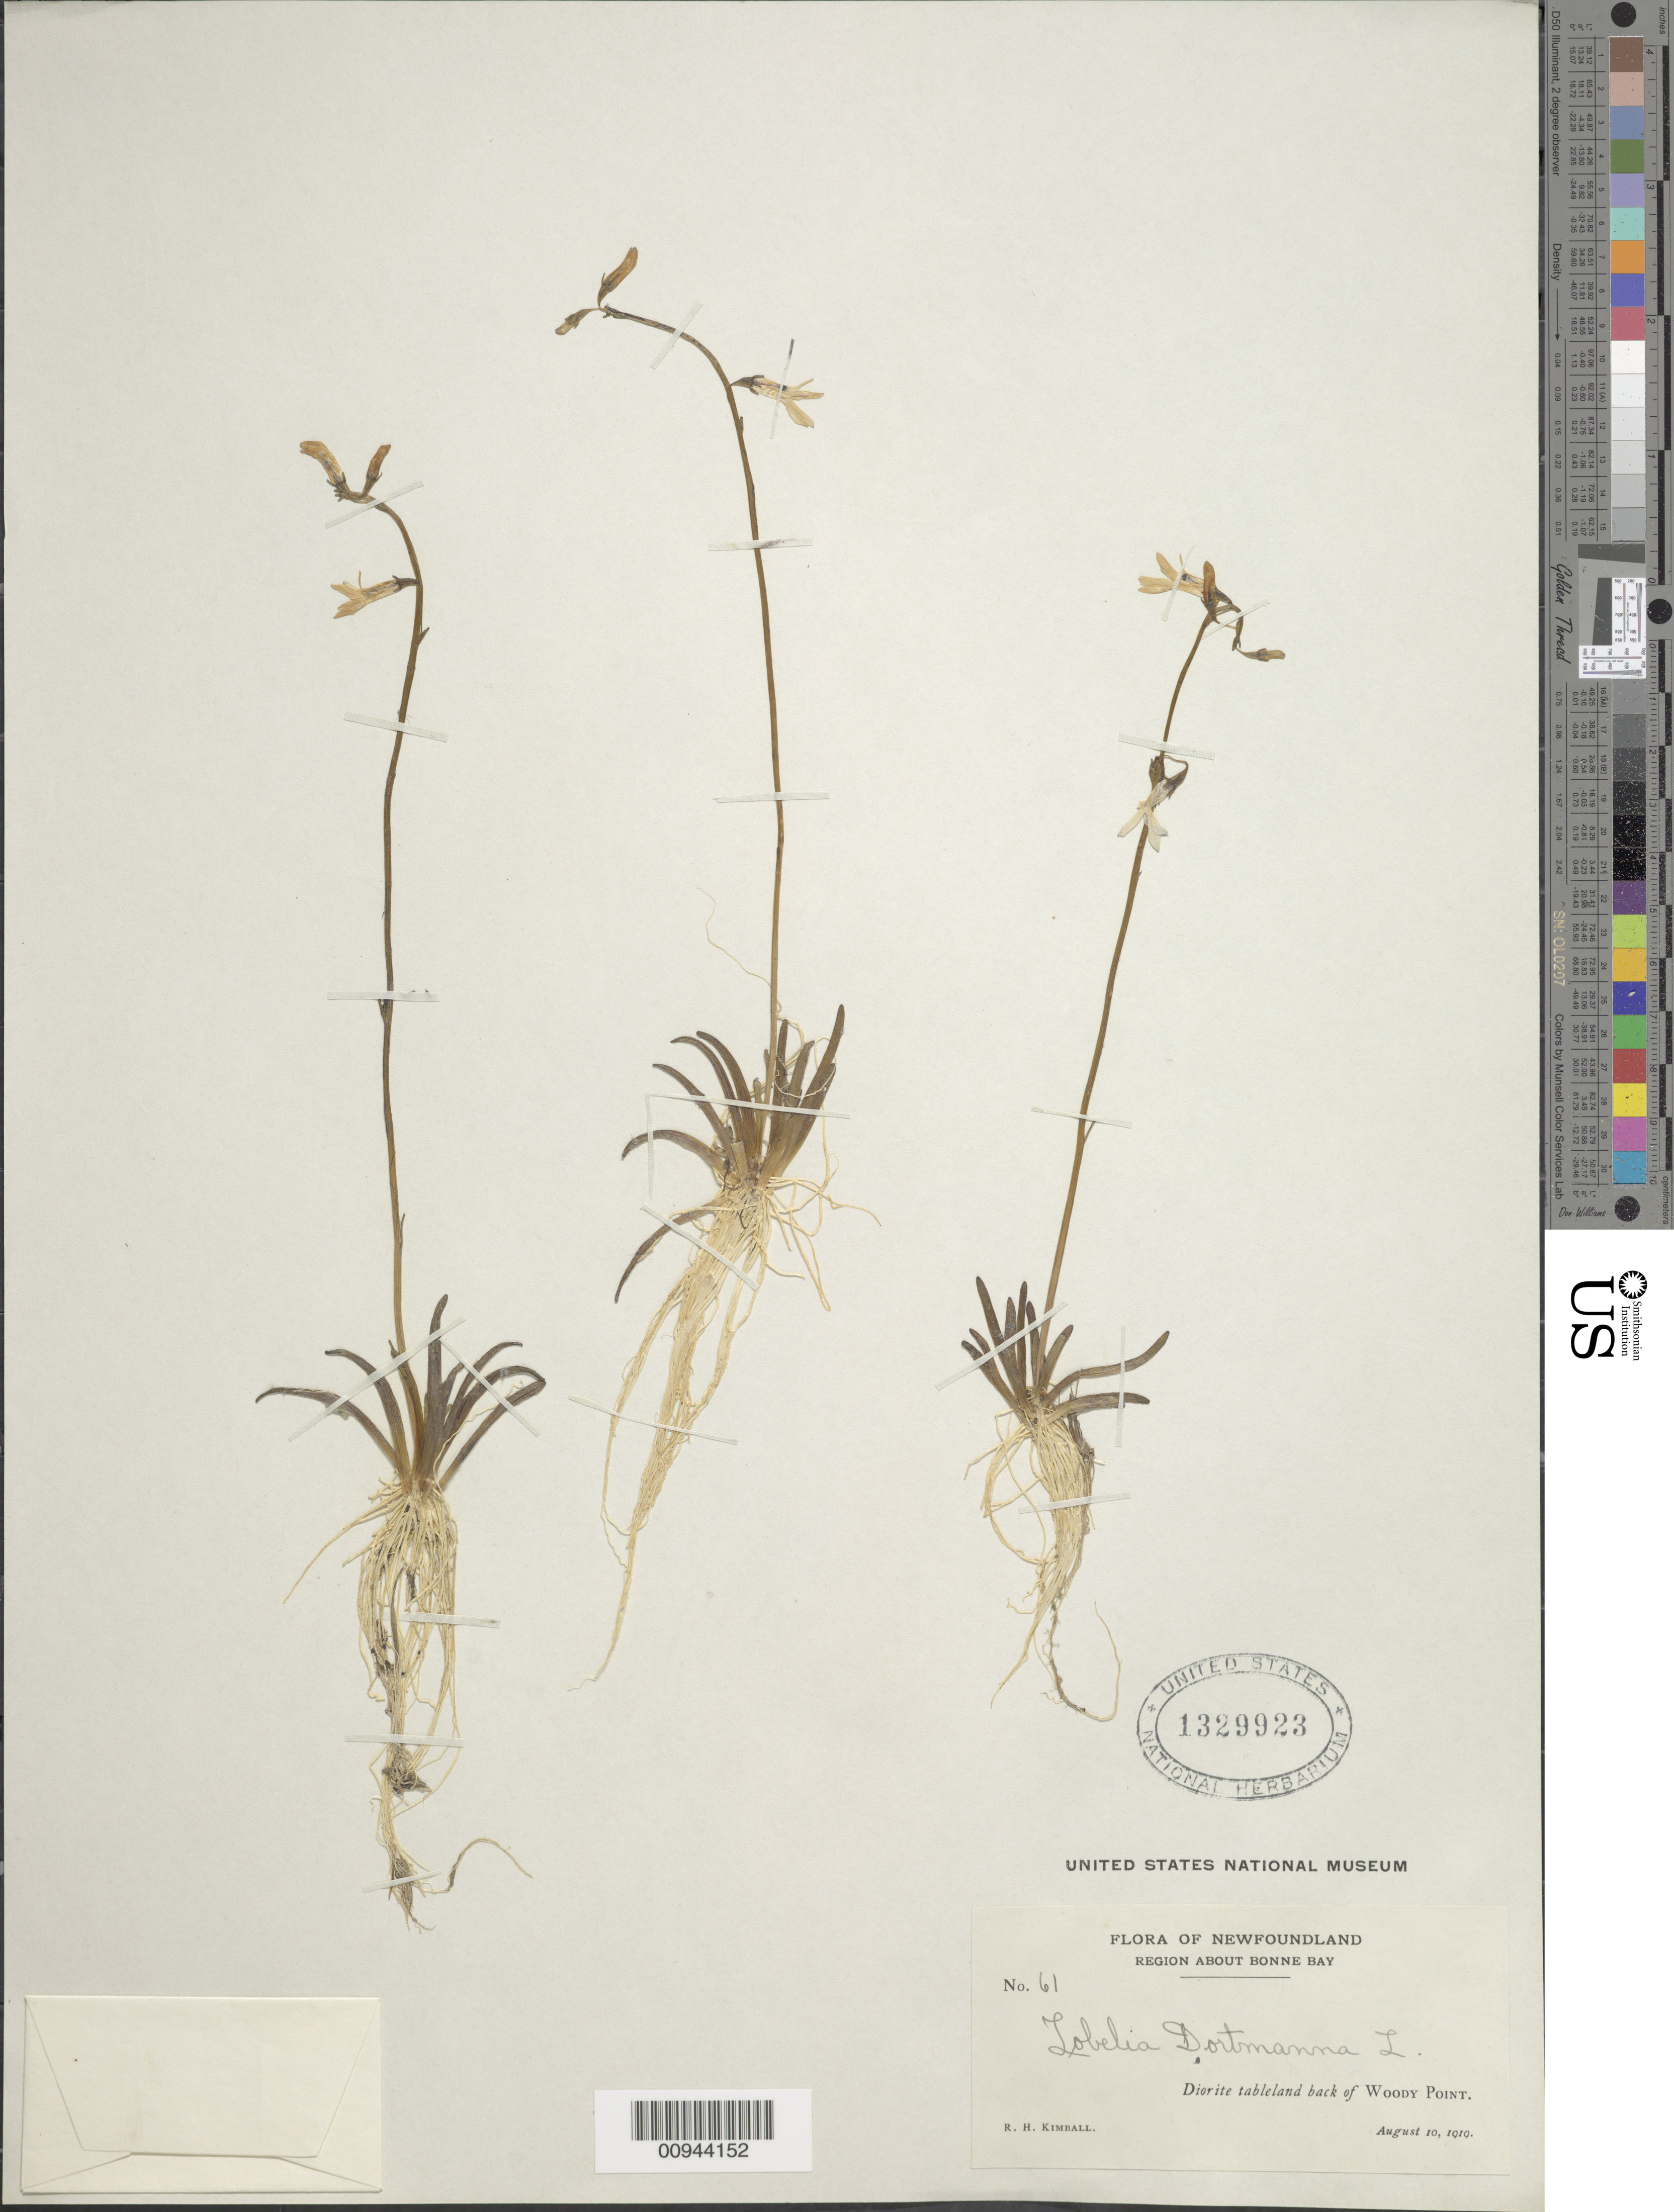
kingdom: Plantae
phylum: Tracheophyta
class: Magnoliopsida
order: Asterales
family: Campanulaceae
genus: Lobelia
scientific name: Lobelia dortmanna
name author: L.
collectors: R. Kimball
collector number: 61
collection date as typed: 10 Aug 1919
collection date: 1919-08-10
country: Canada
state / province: Newfoundland and Labrador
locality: Woody Point, Bonne Bay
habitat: diorite tableland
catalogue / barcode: US 1329923